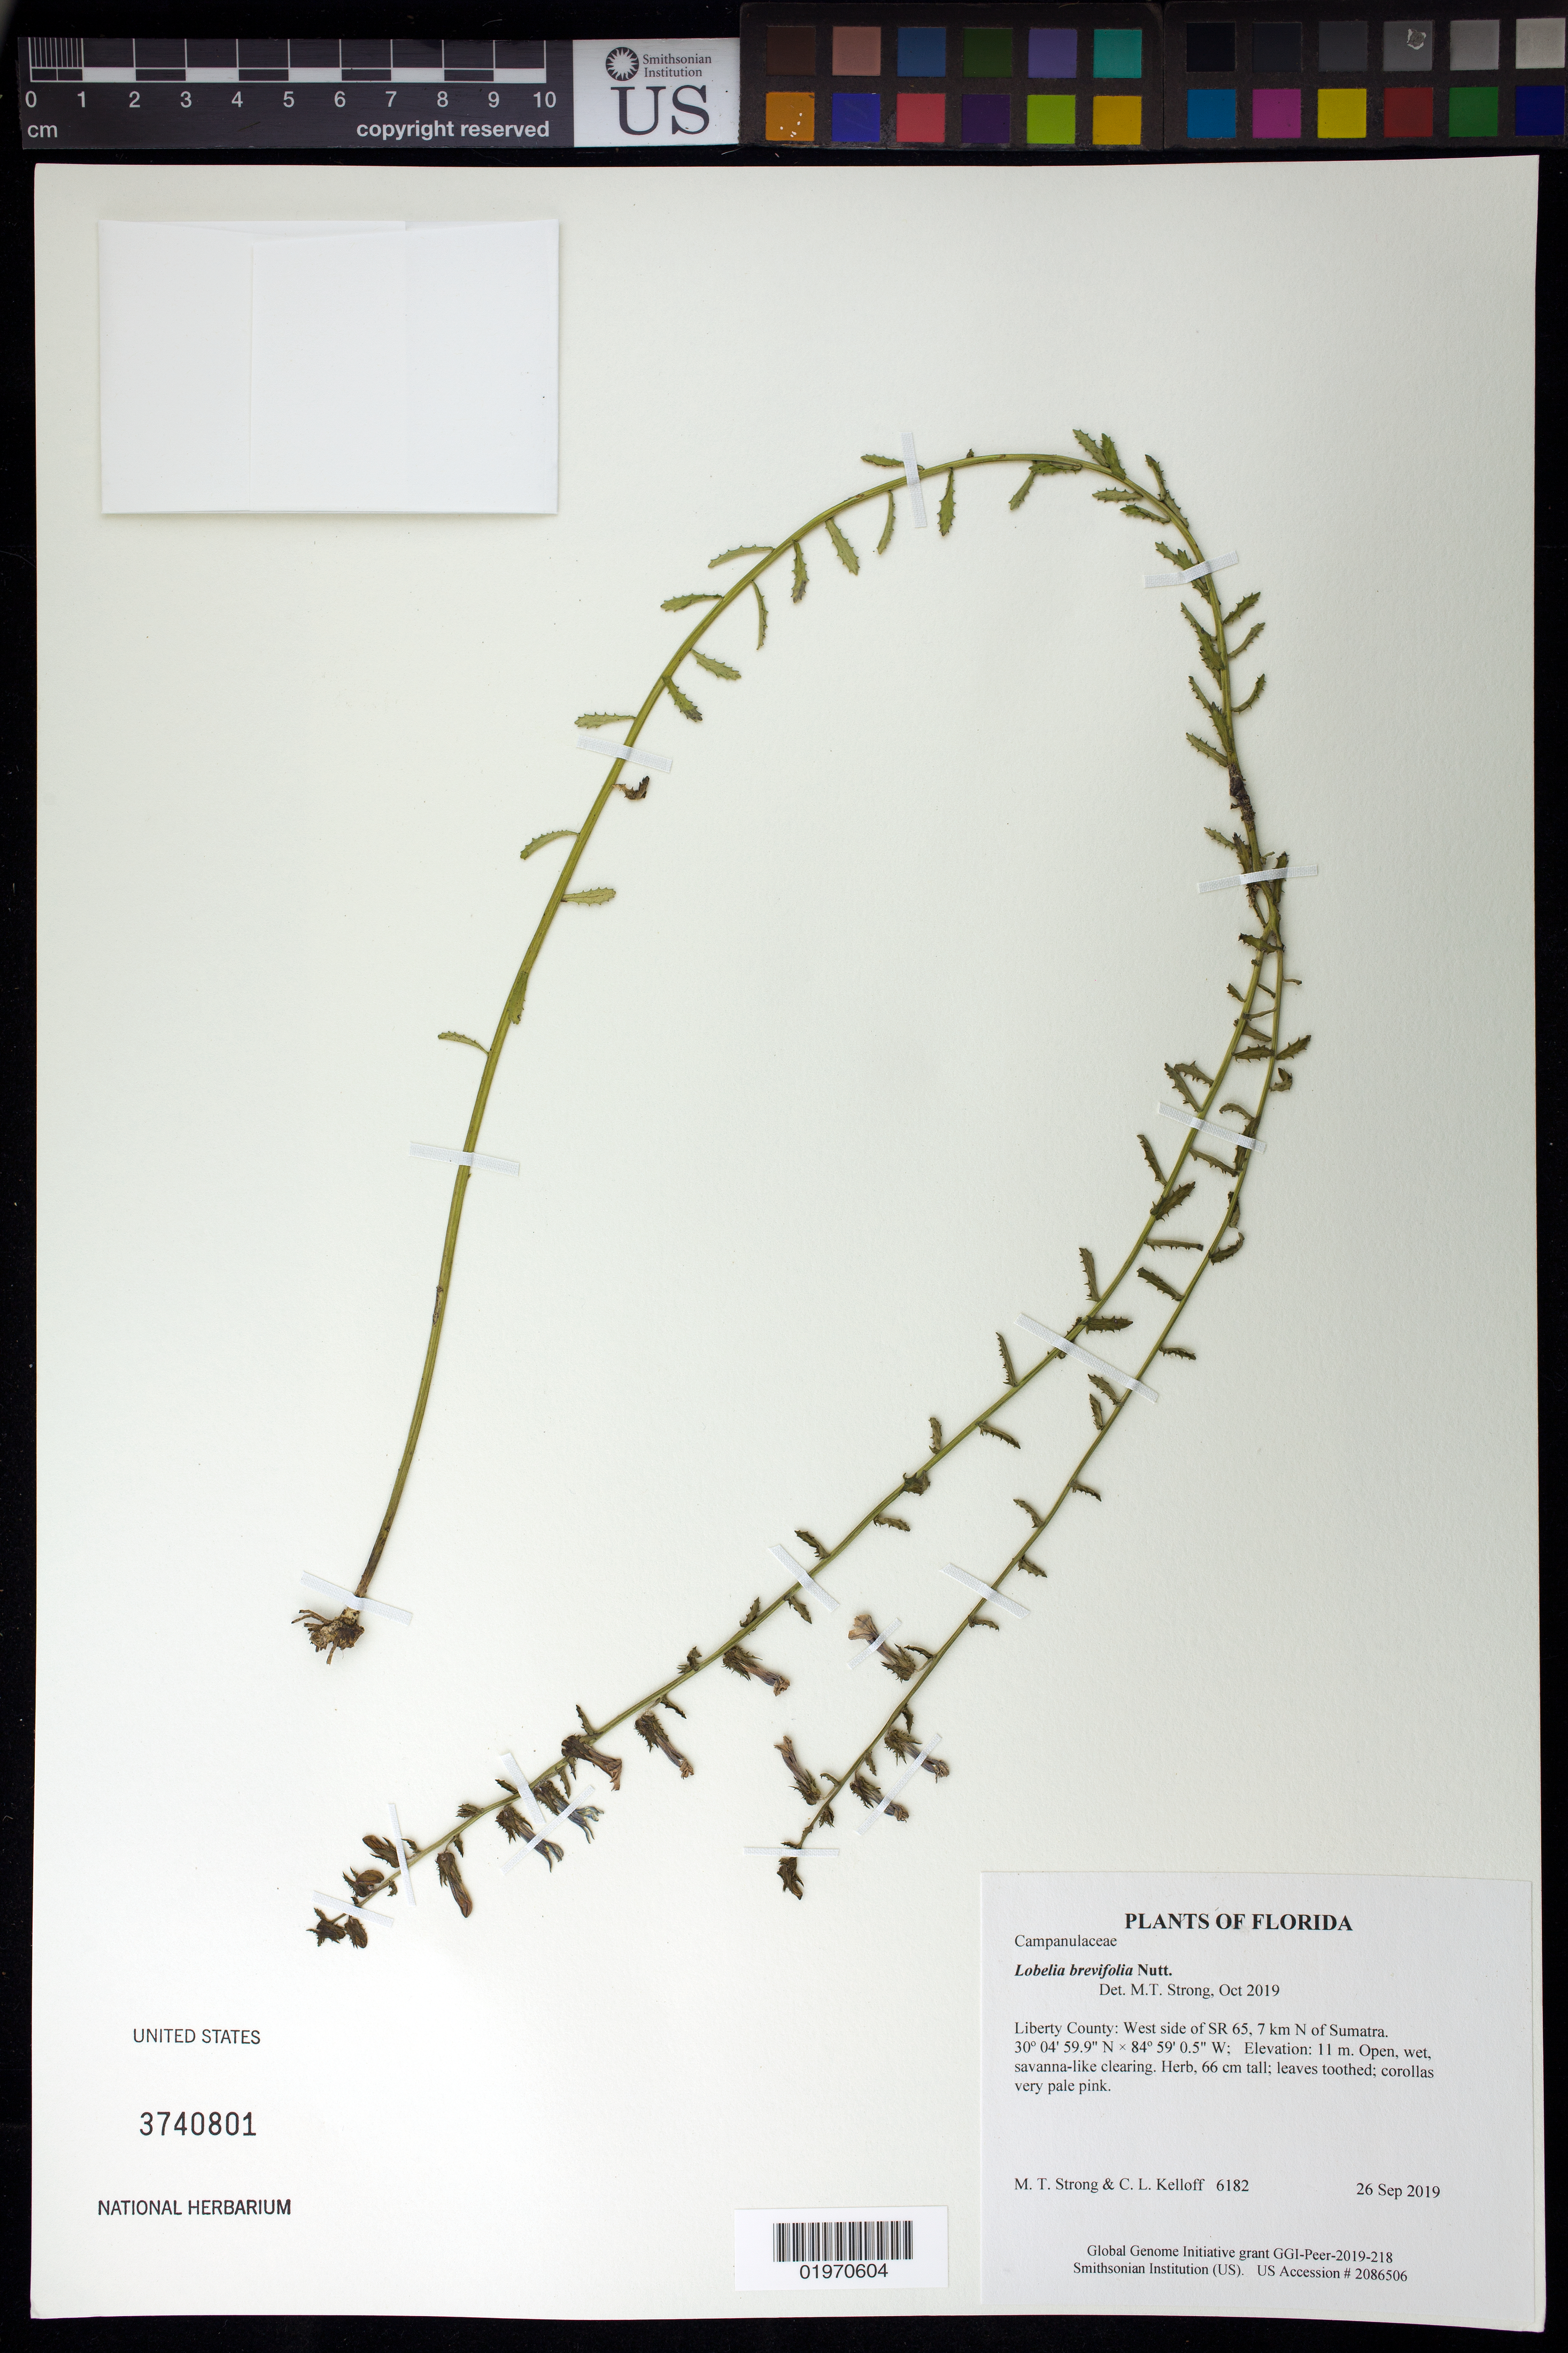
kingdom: Plantae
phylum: Tracheophyta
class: Magnoliopsida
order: Asterales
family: Campanulaceae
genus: Lobelia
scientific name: Lobelia brevifolia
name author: Nutt. ex A. DC.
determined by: Strong, Mark T., (BOT), Smithsonian Institution - National Museum of Natural History (UNITED STATES)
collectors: M. T. Strong & C. L. Kelloff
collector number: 6182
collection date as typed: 26 Sep 2019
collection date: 2019-09-26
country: United States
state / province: Florida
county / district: Liberty County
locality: West side of SR 65, 7 km N of Sumatra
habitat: Open, wet, savanna-like clearing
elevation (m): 11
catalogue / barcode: US 3740801